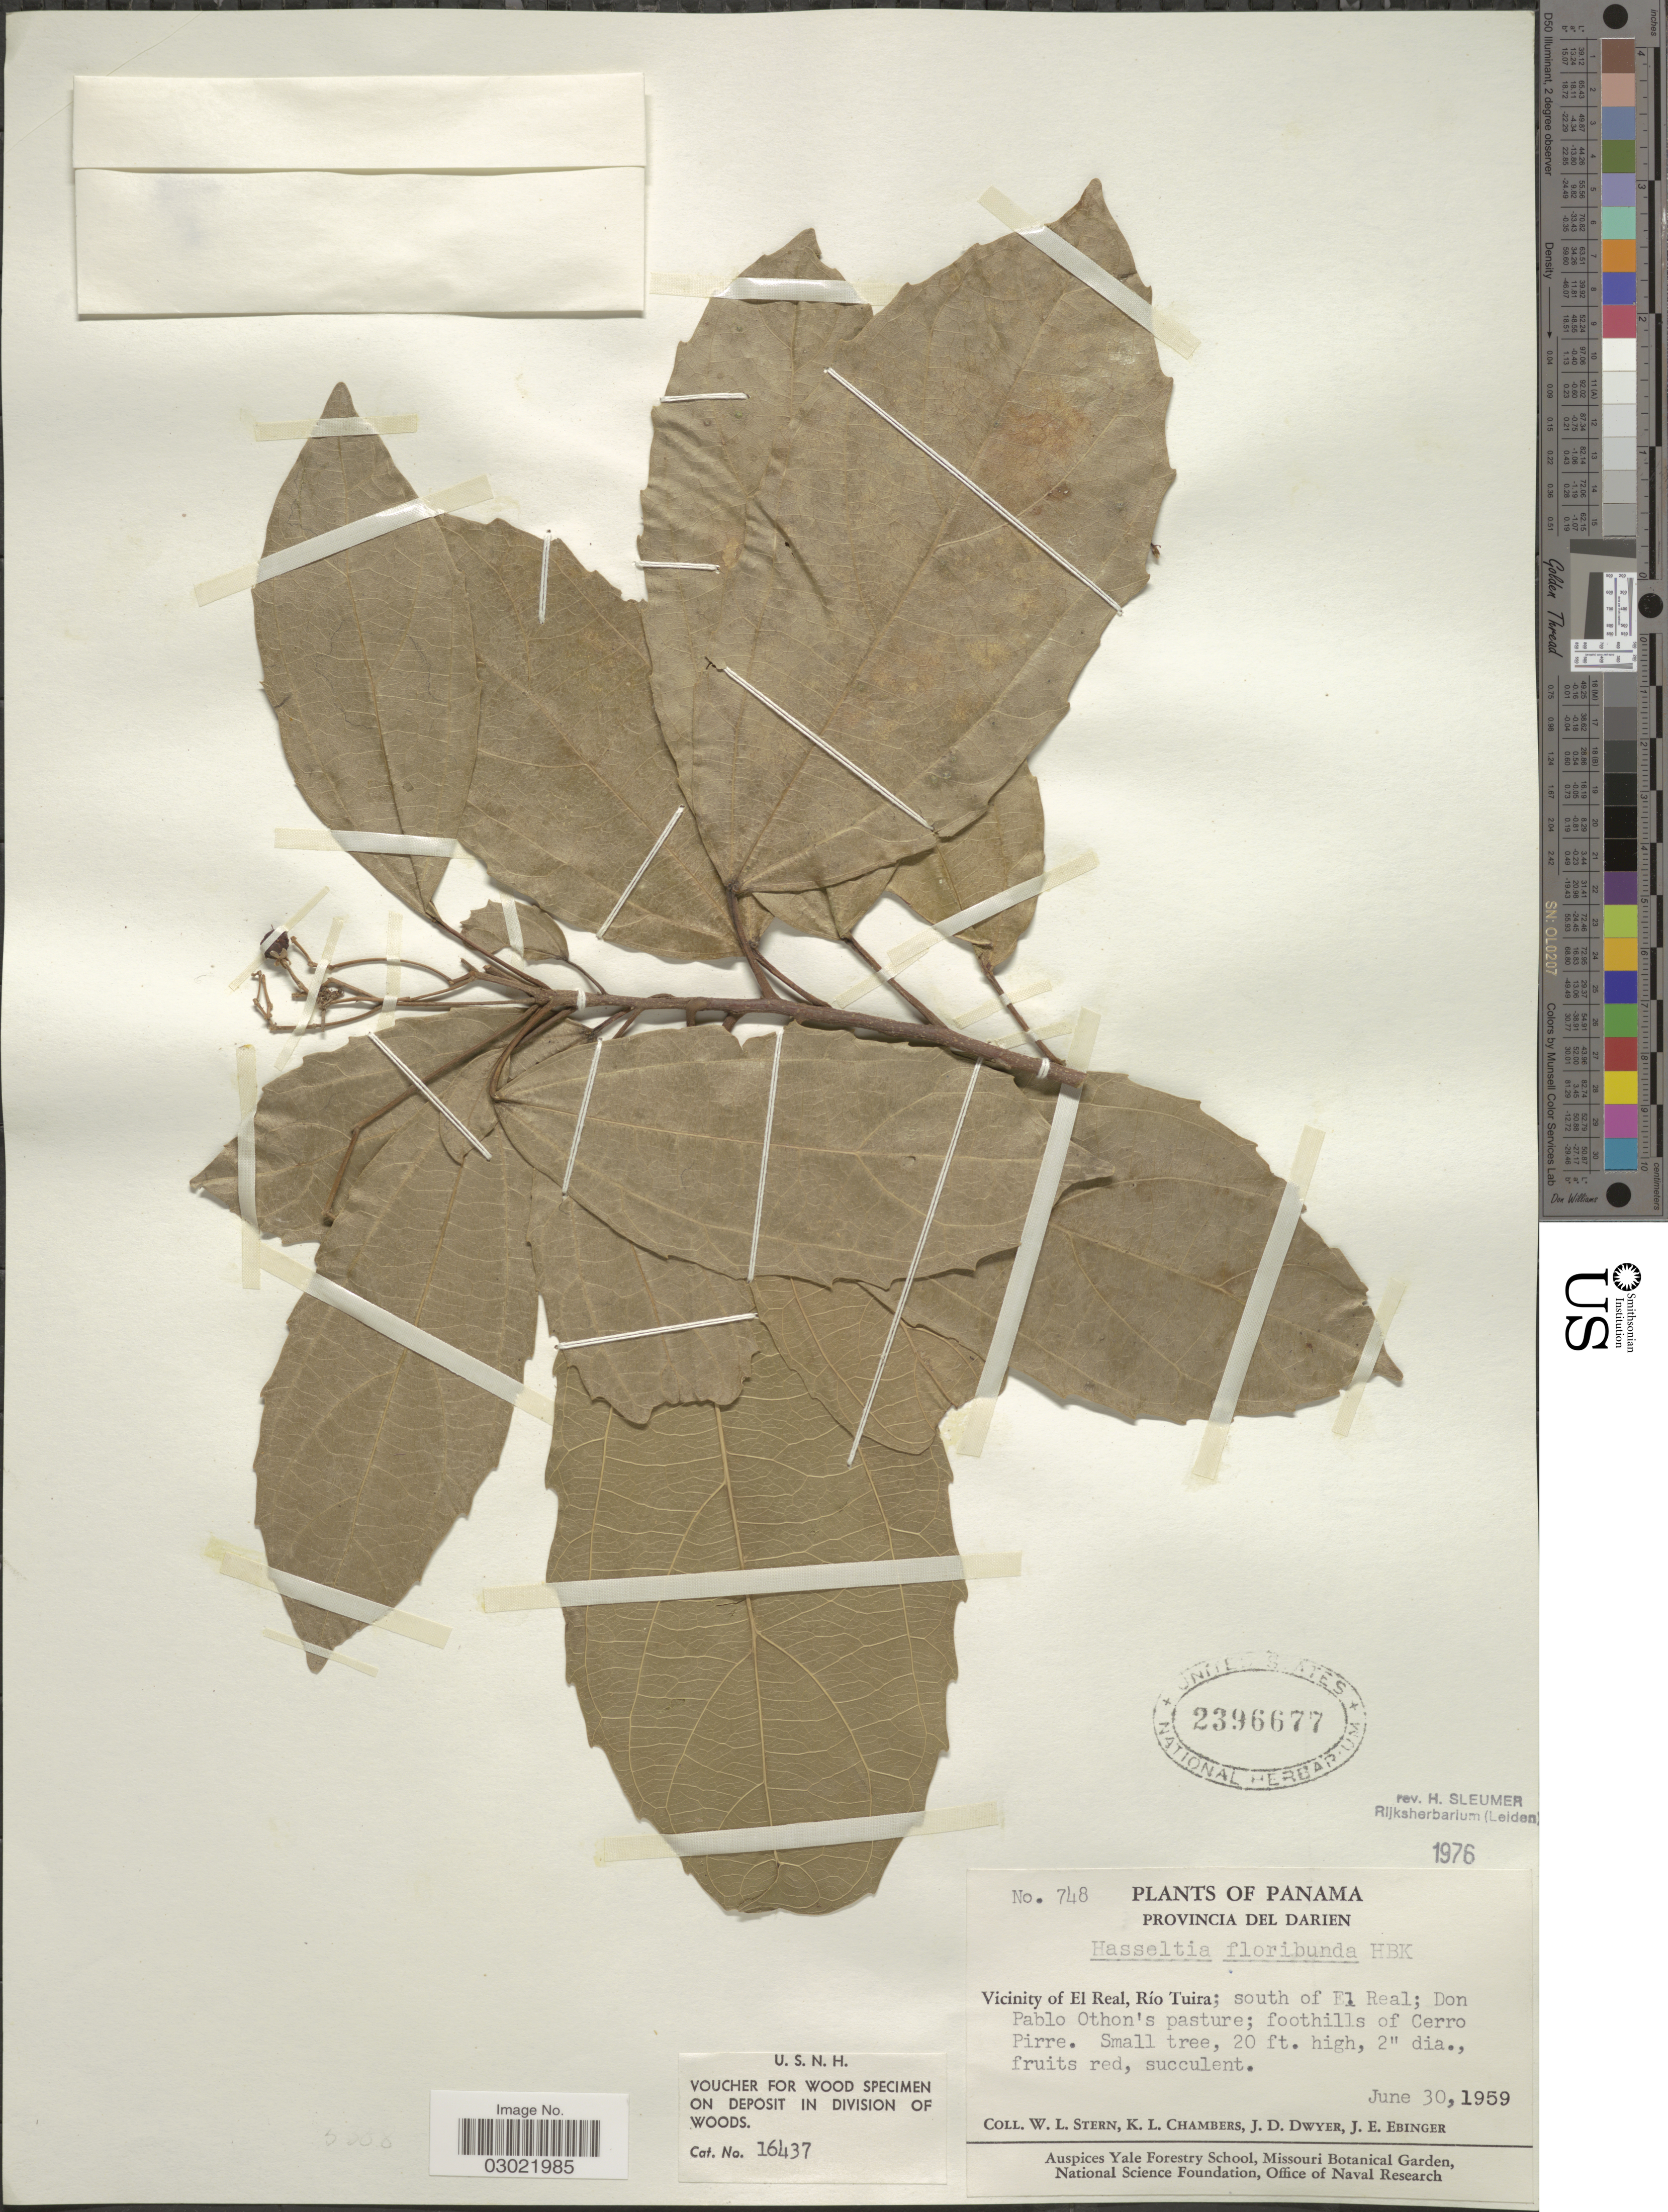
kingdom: Plantae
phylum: Tracheophyta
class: Magnoliopsida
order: Malpighiales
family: Salicaceae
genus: Hasseltia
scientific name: Hasseltia floribunda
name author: Kunth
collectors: W. L. Stern, K. Chambers, J. D. Dwyer & J. Ebinger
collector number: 748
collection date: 1959-06-30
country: Panama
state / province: Darién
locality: Vicinity of El Real. Río Tuira; south of El Real; Don Pablo Othon's pasture; foothills of Cerro Pirre.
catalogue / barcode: US 2396677